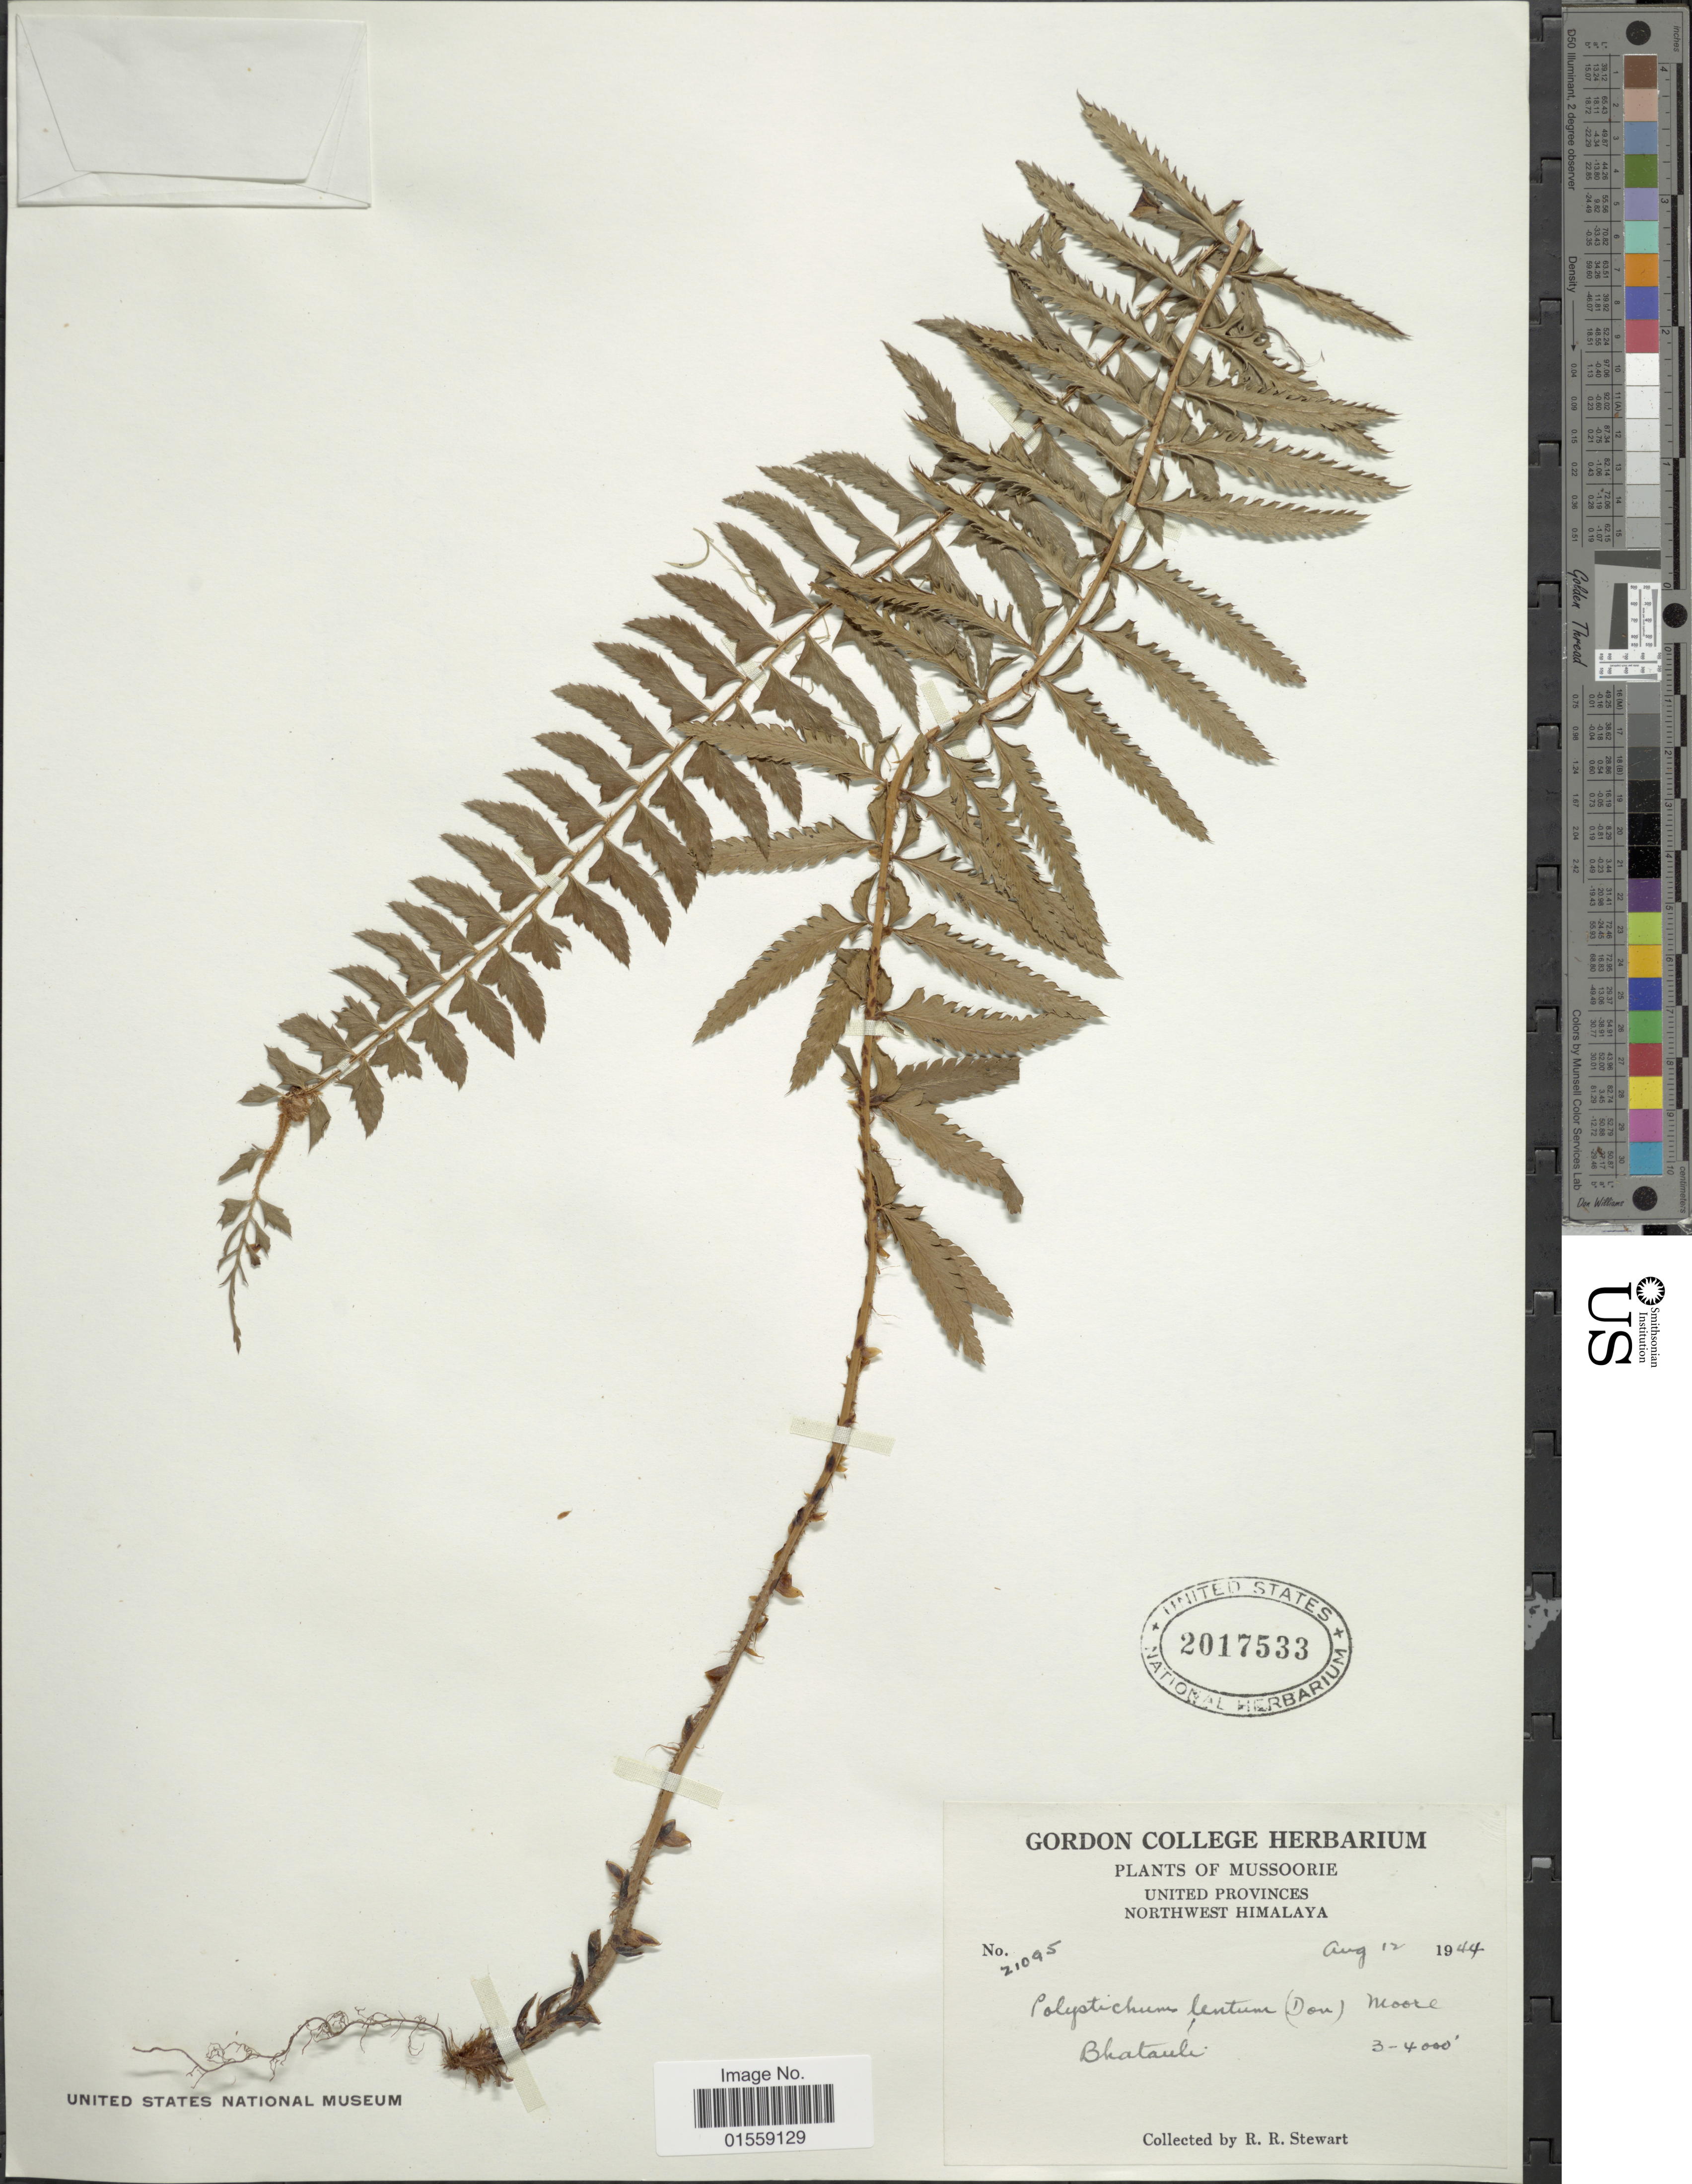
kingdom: Plantae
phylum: Tracheophyta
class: Polypodiopsida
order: Polypodiales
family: Dryopteridaceae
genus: Polystichum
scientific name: Polystichum lentum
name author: (D. Don) T. Moore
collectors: R. R. Stewart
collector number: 21095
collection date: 1944-08-12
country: India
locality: Mussoorie, United Province Northwest Humalaya, Bhatauli.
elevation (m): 914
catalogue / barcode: US 2017533